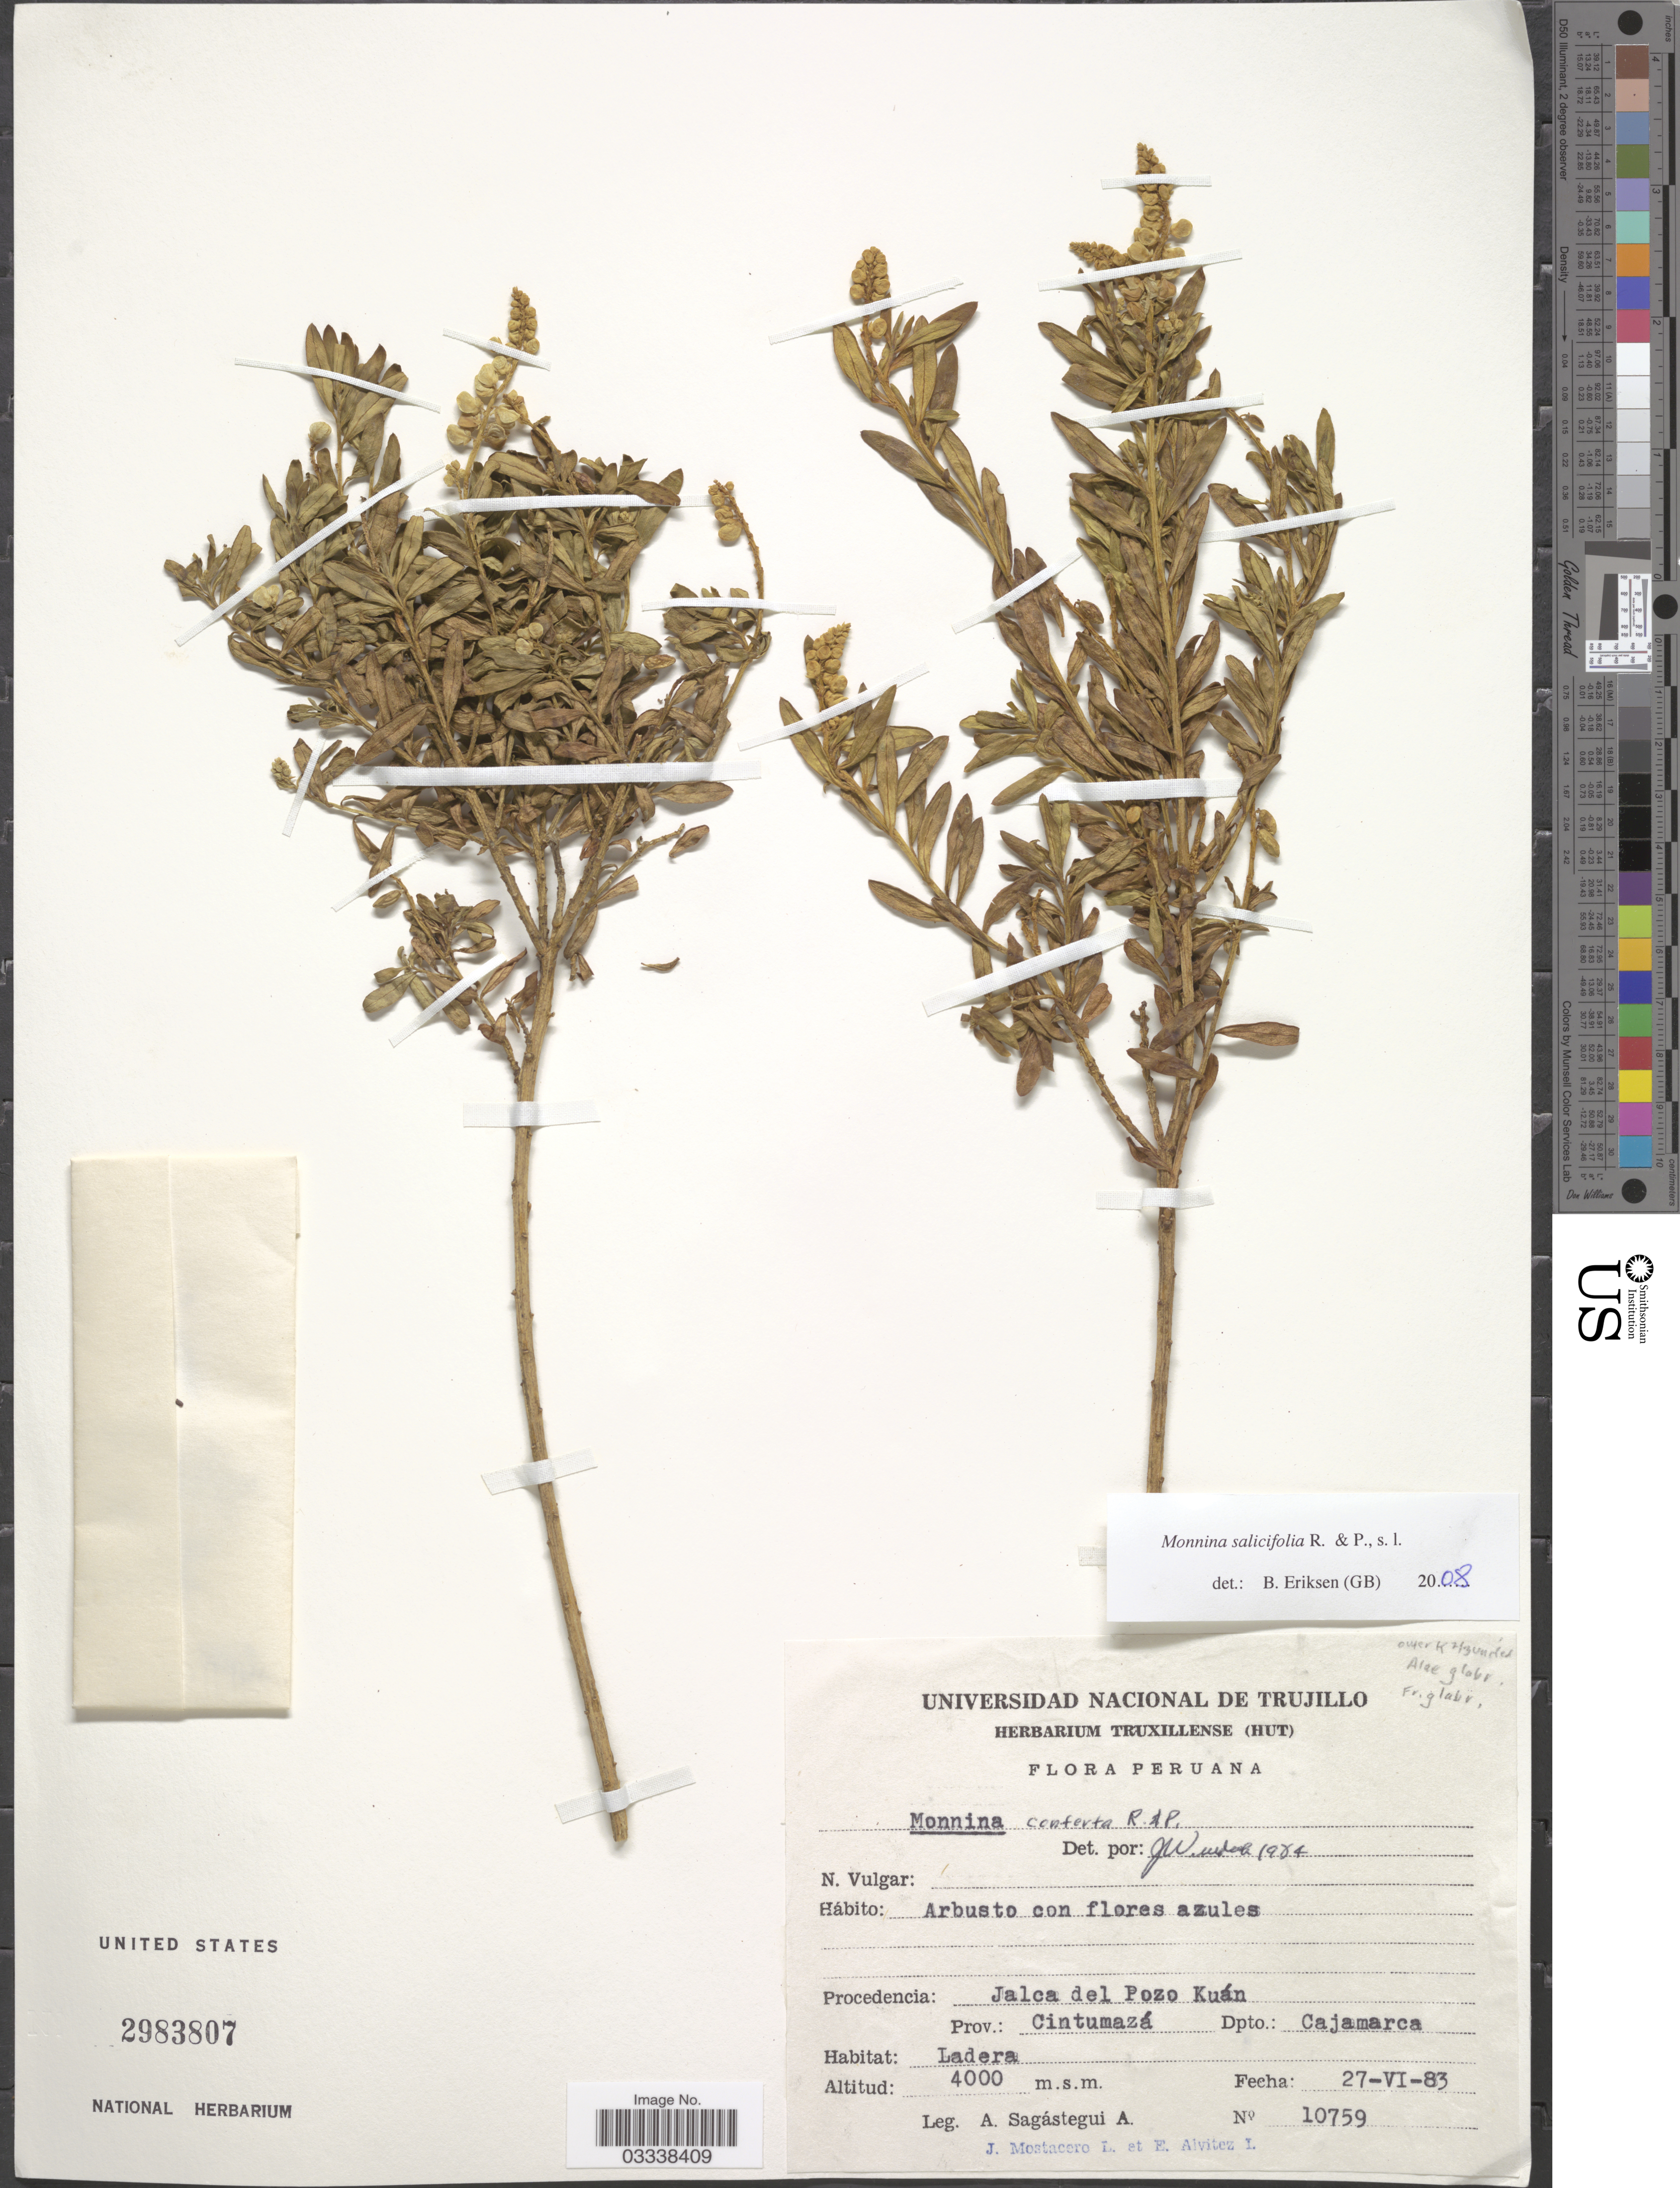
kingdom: Plantae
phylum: Tracheophyta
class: Magnoliopsida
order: Fabales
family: Polygalaceae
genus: Monnina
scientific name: Monnina salicifolia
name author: Ruiz & Pav.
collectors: A. Sagástegui A., J. Mostacero & E. Alvitez I.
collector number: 10759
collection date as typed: Transcribed d/m/y: 27/6/83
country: Peru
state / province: Cajamarca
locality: Jalca del Pozo Kuán. Prov.: Cintumazá, Dpto.: Cajamarca.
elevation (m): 4000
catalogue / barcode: US 2983807